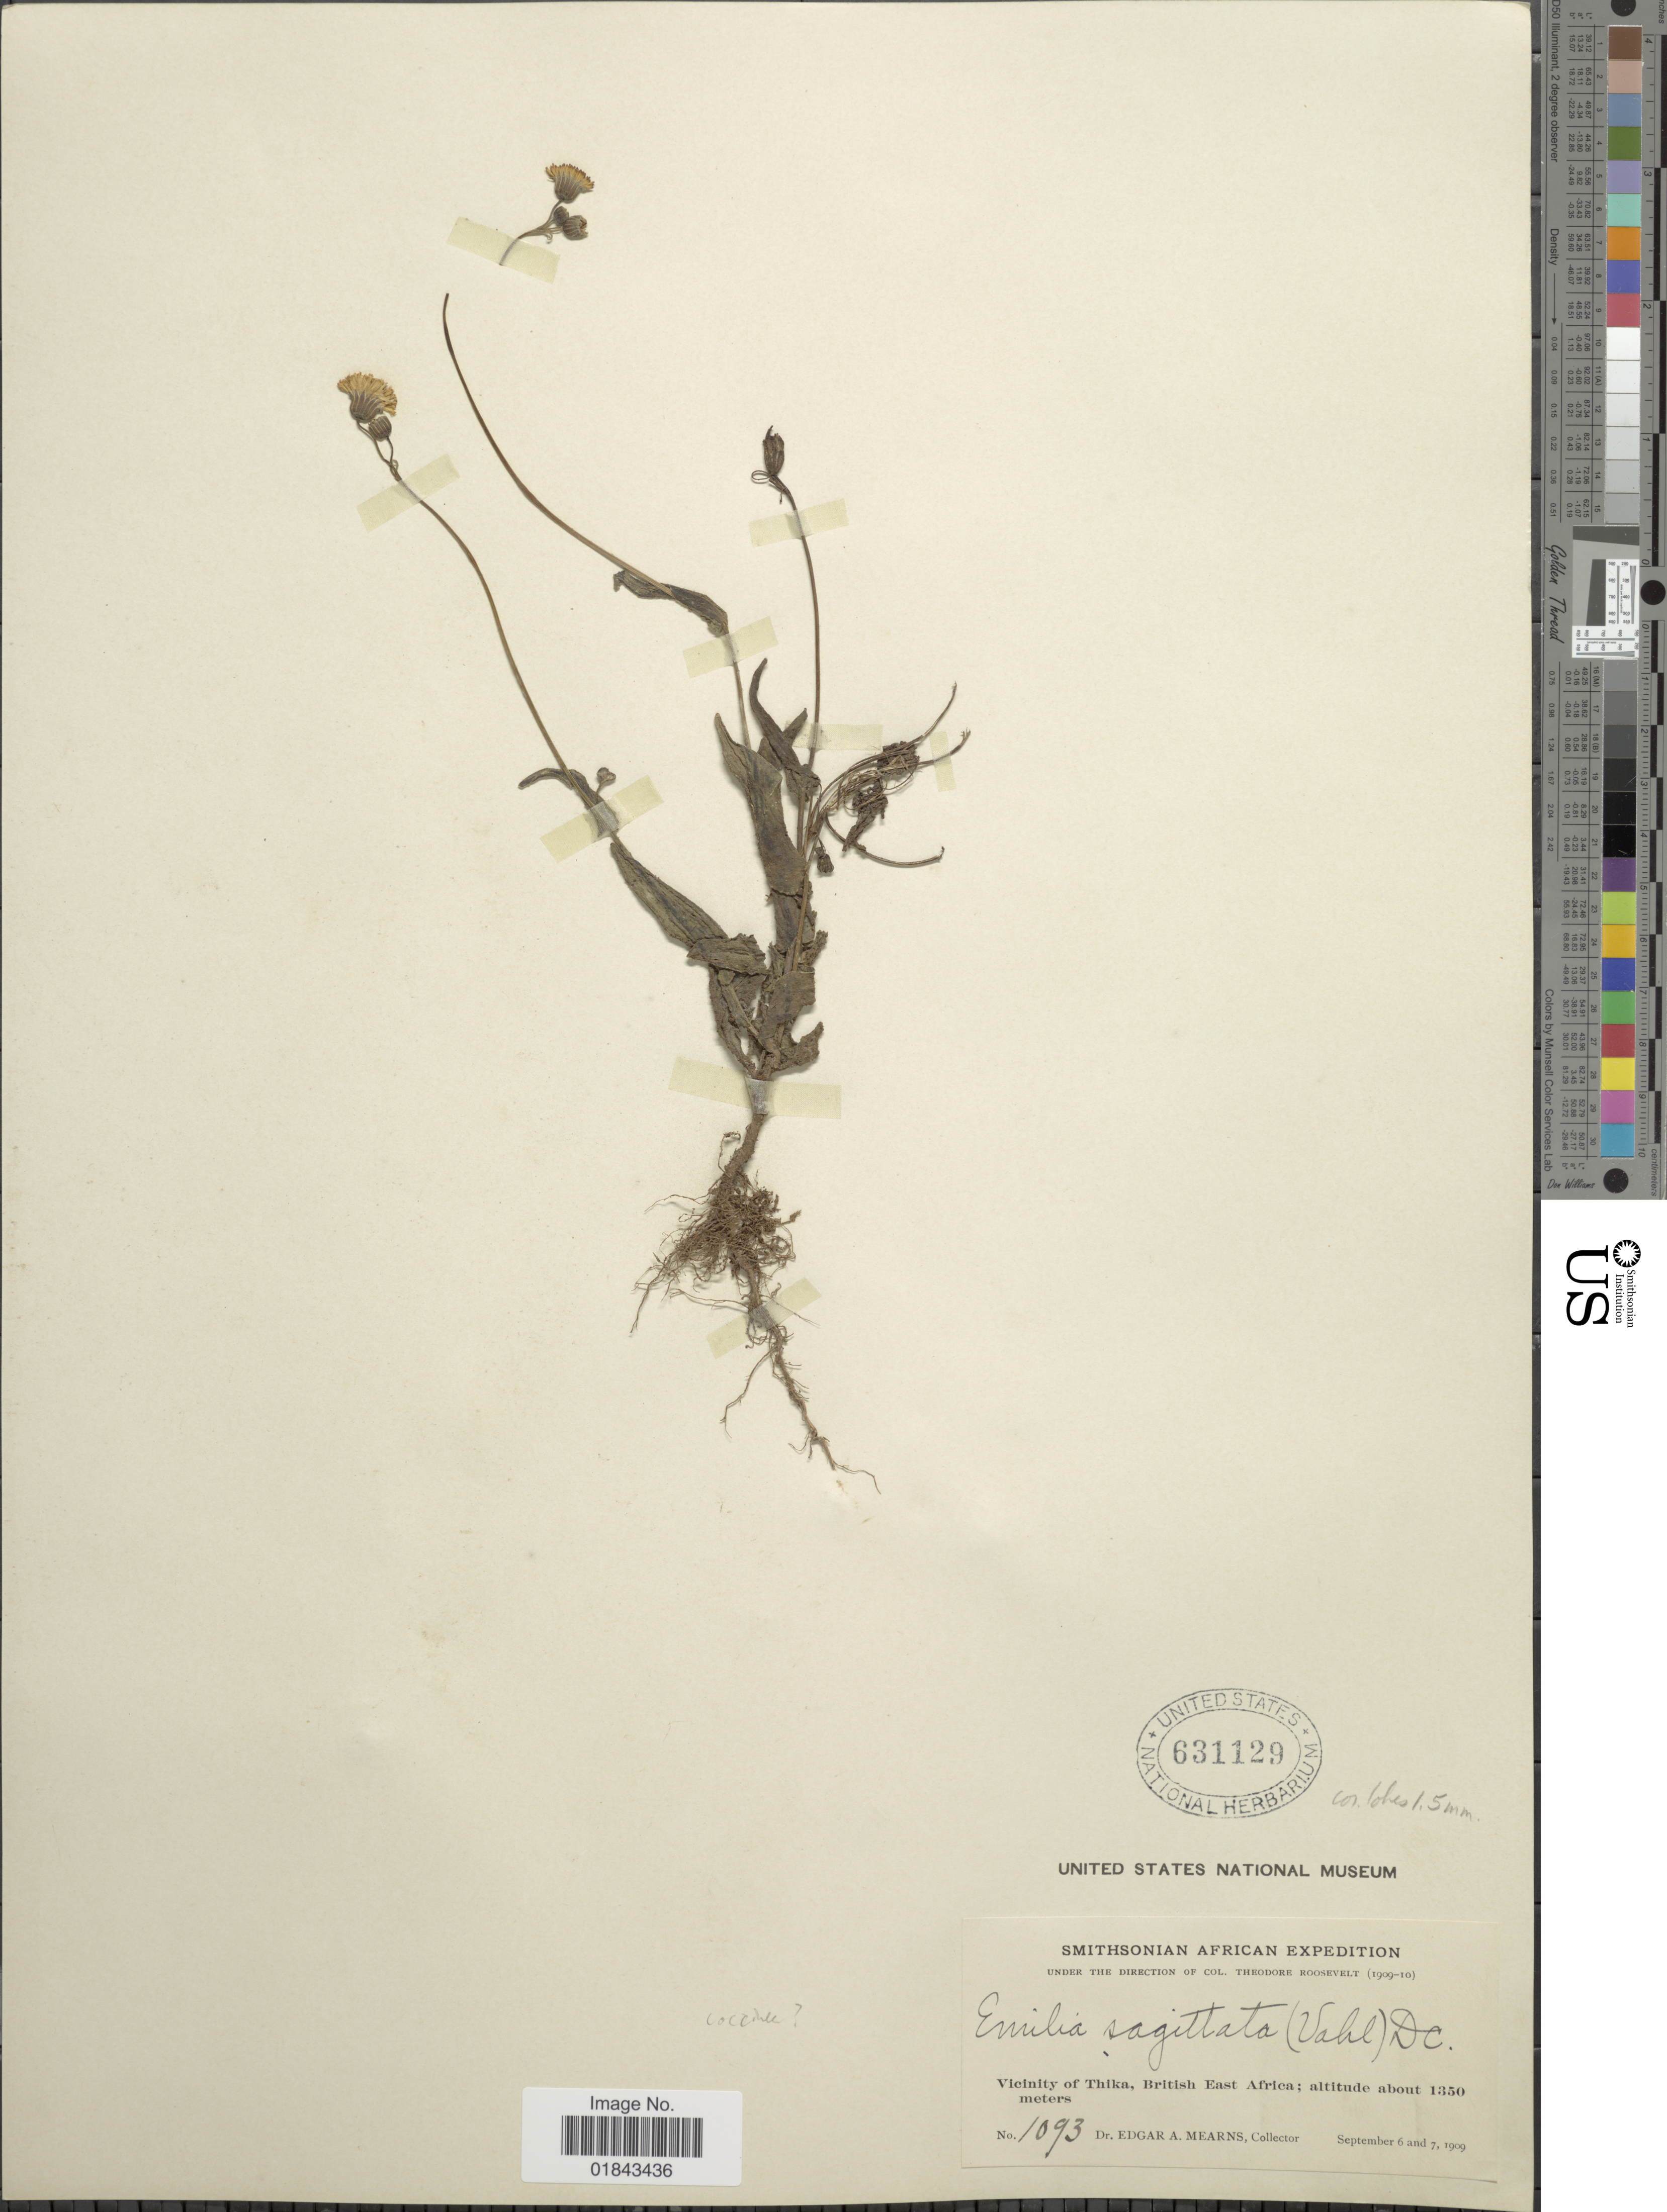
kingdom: Plantae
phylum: Tracheophyta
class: Magnoliopsida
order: Asterales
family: Asteraceae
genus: Emilia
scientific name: Emilia coccinea (Sims) Sweet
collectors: E. A. Mearns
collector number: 1093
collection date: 1909-09-06/1909-09-07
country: Kenya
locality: Vicinity of Thika, British East Africa.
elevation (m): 1350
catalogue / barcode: US 631129